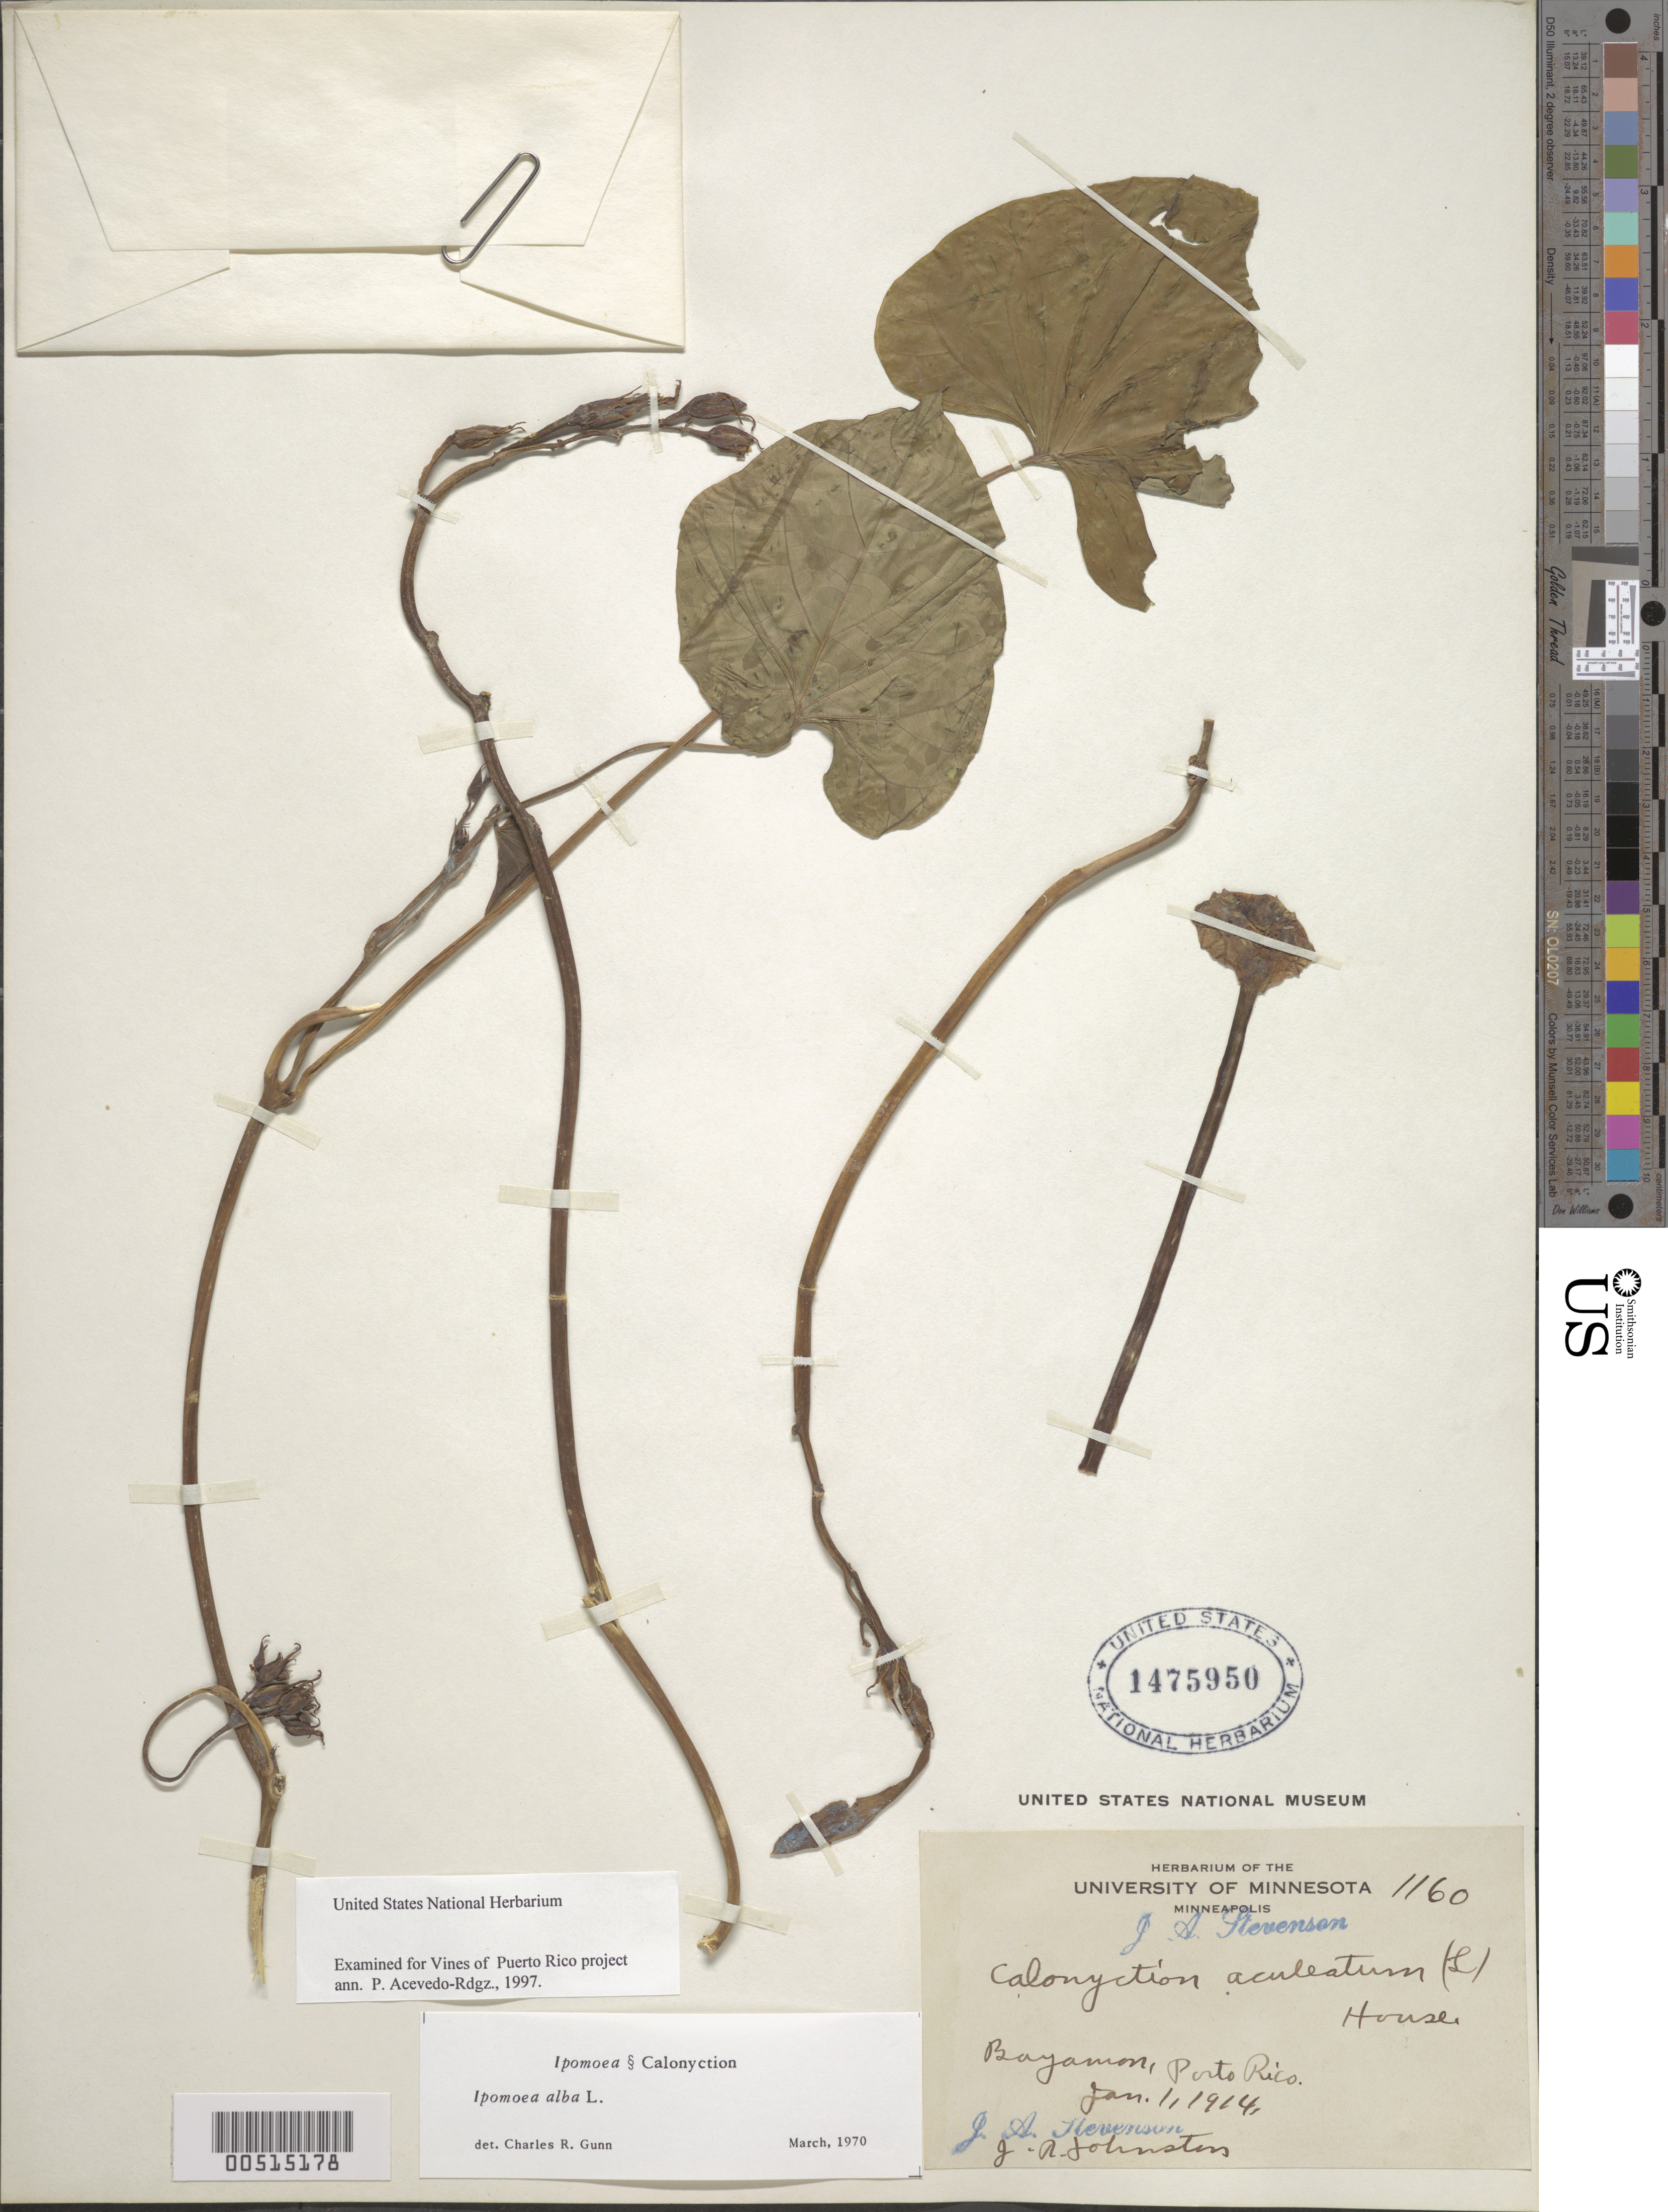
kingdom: Plantae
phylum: Tracheophyta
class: Magnoliopsida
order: Solanales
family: Convolvulaceae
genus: Ipomoea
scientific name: Ipomoea alba L.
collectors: J. Stevenson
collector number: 1160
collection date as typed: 01 Jan 1914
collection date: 1914-01-01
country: Puerto Rico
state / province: Bayamón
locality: Bayamón.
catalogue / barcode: US 1475950